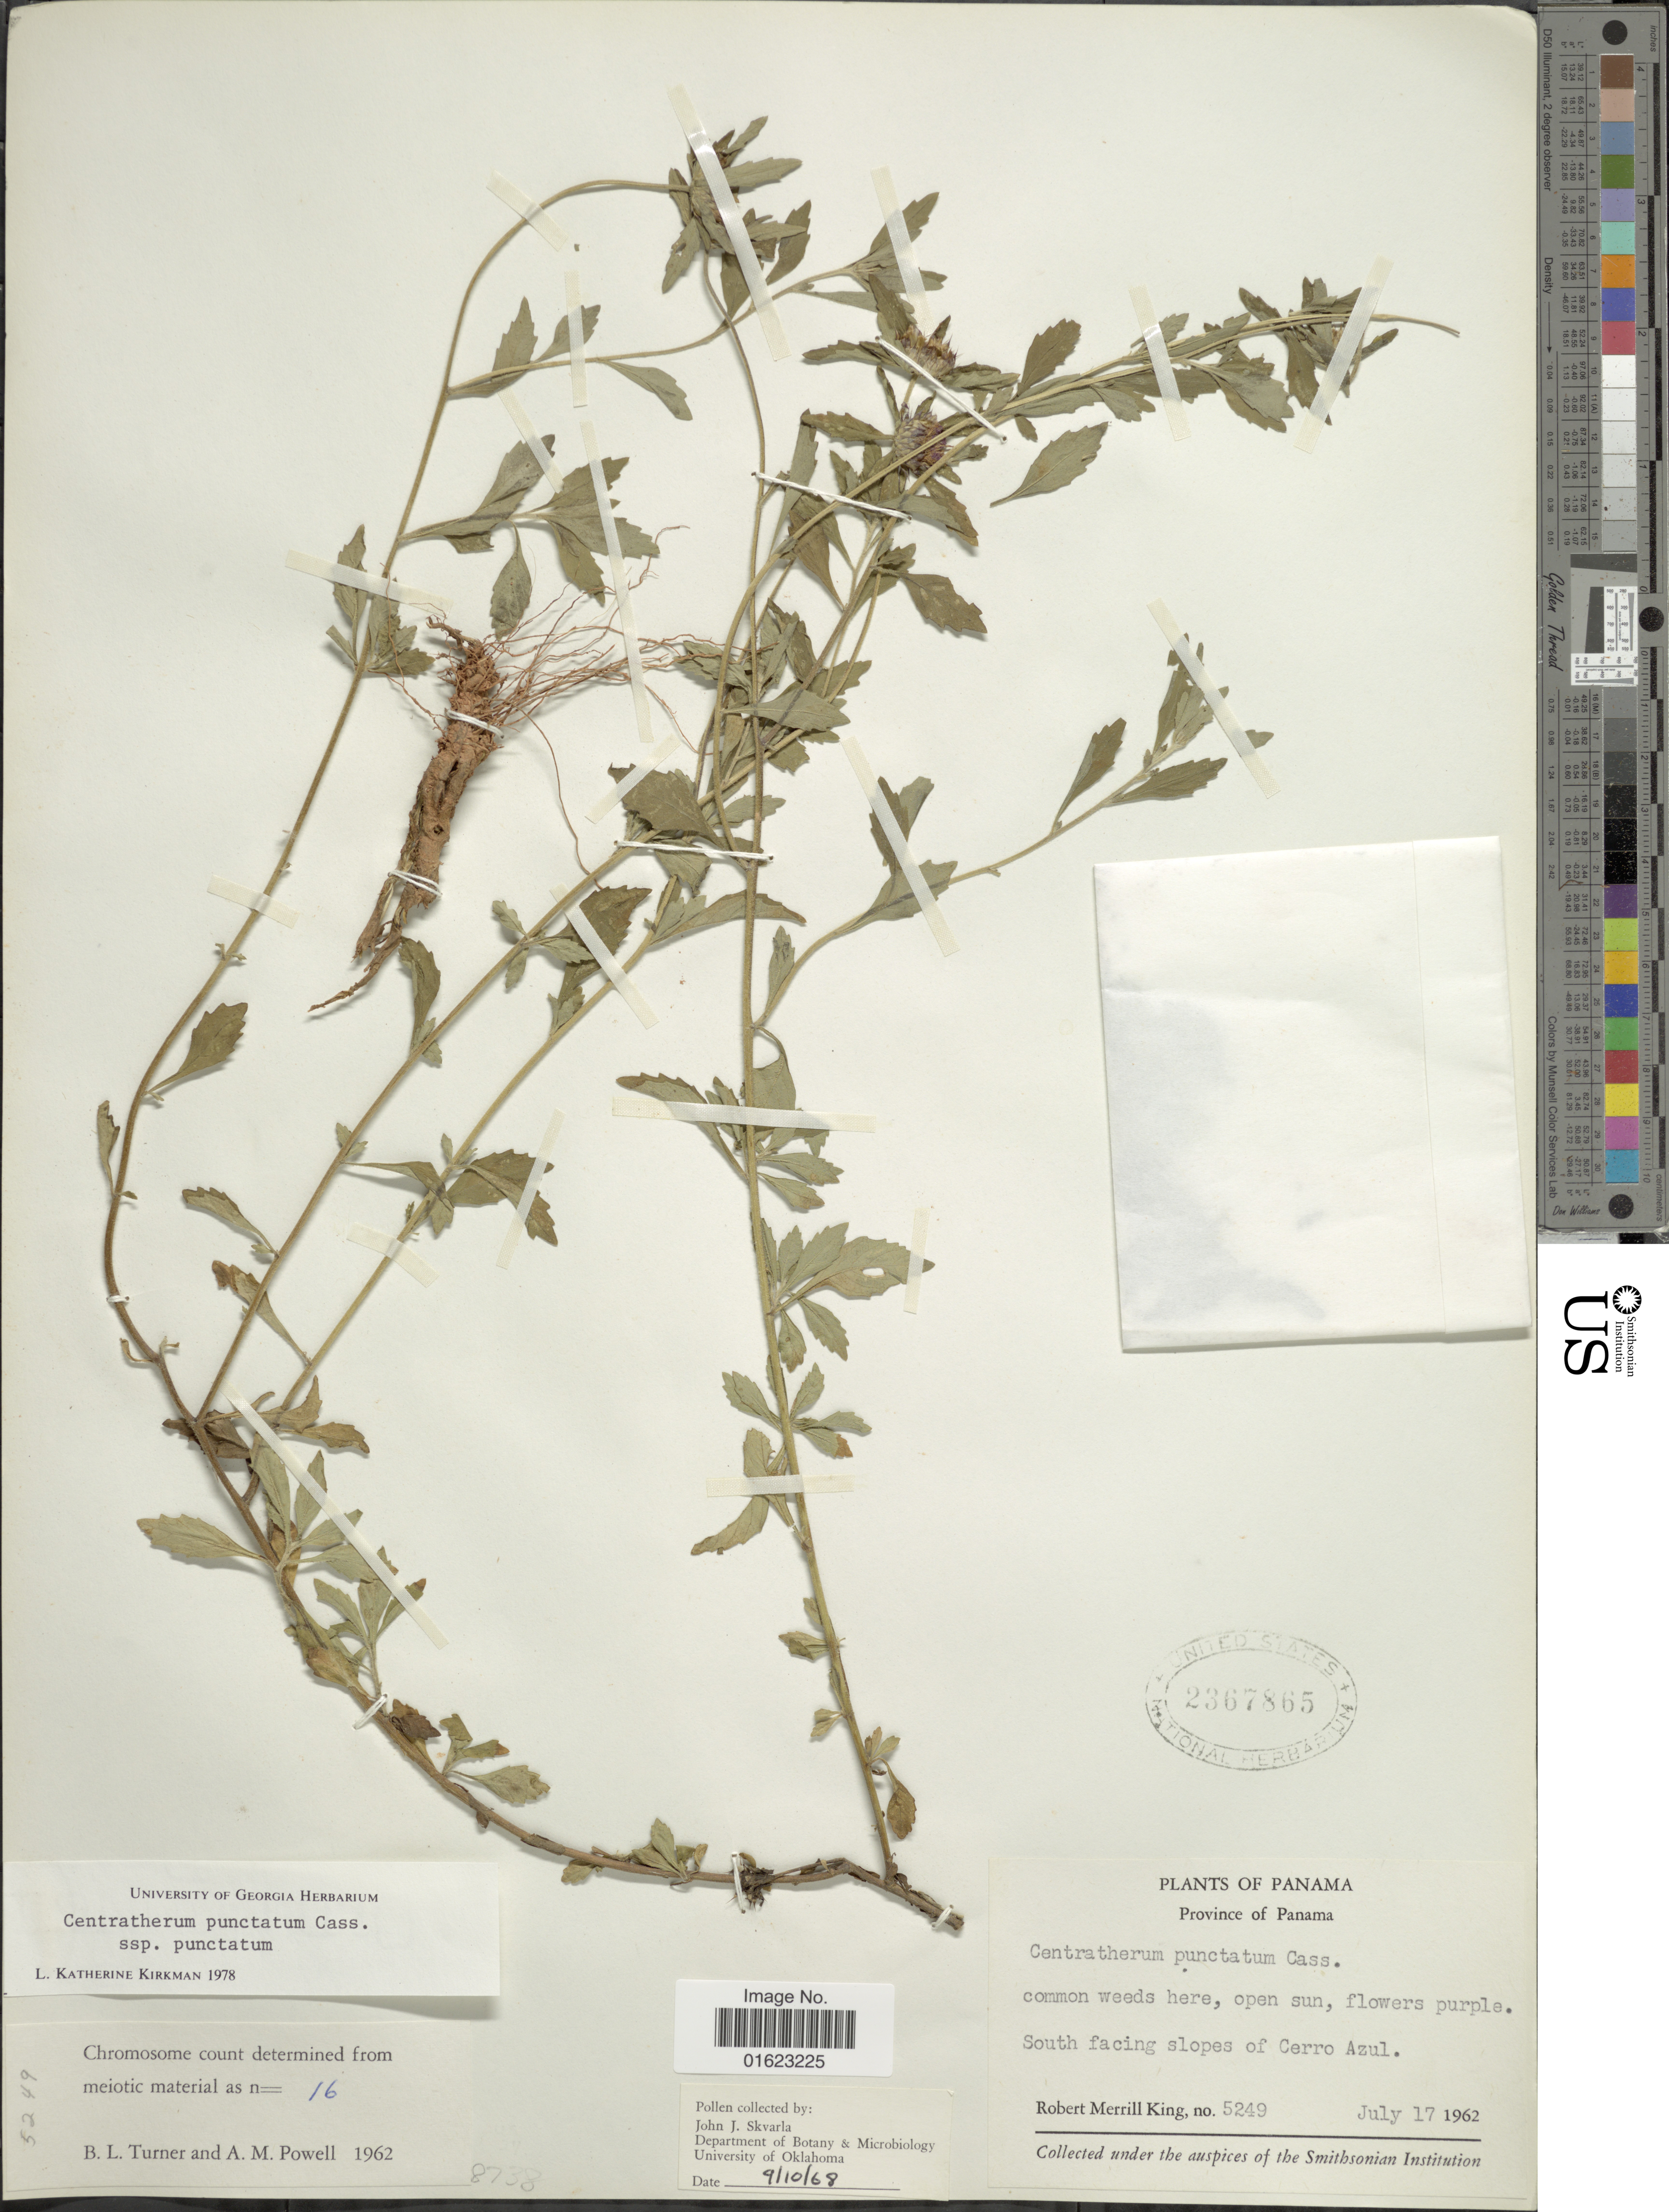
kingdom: Plantae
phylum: Tracheophyta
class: Magnoliopsida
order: Asterales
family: Asteraceae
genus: Centratherum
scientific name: Centratherum punctatum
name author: Cass.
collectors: R. M. King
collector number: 5249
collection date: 1962-07-17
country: Panama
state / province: Panamá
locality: Panama, Province of Panama. South facing slopes of Cerro Azul.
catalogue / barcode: US 2367865